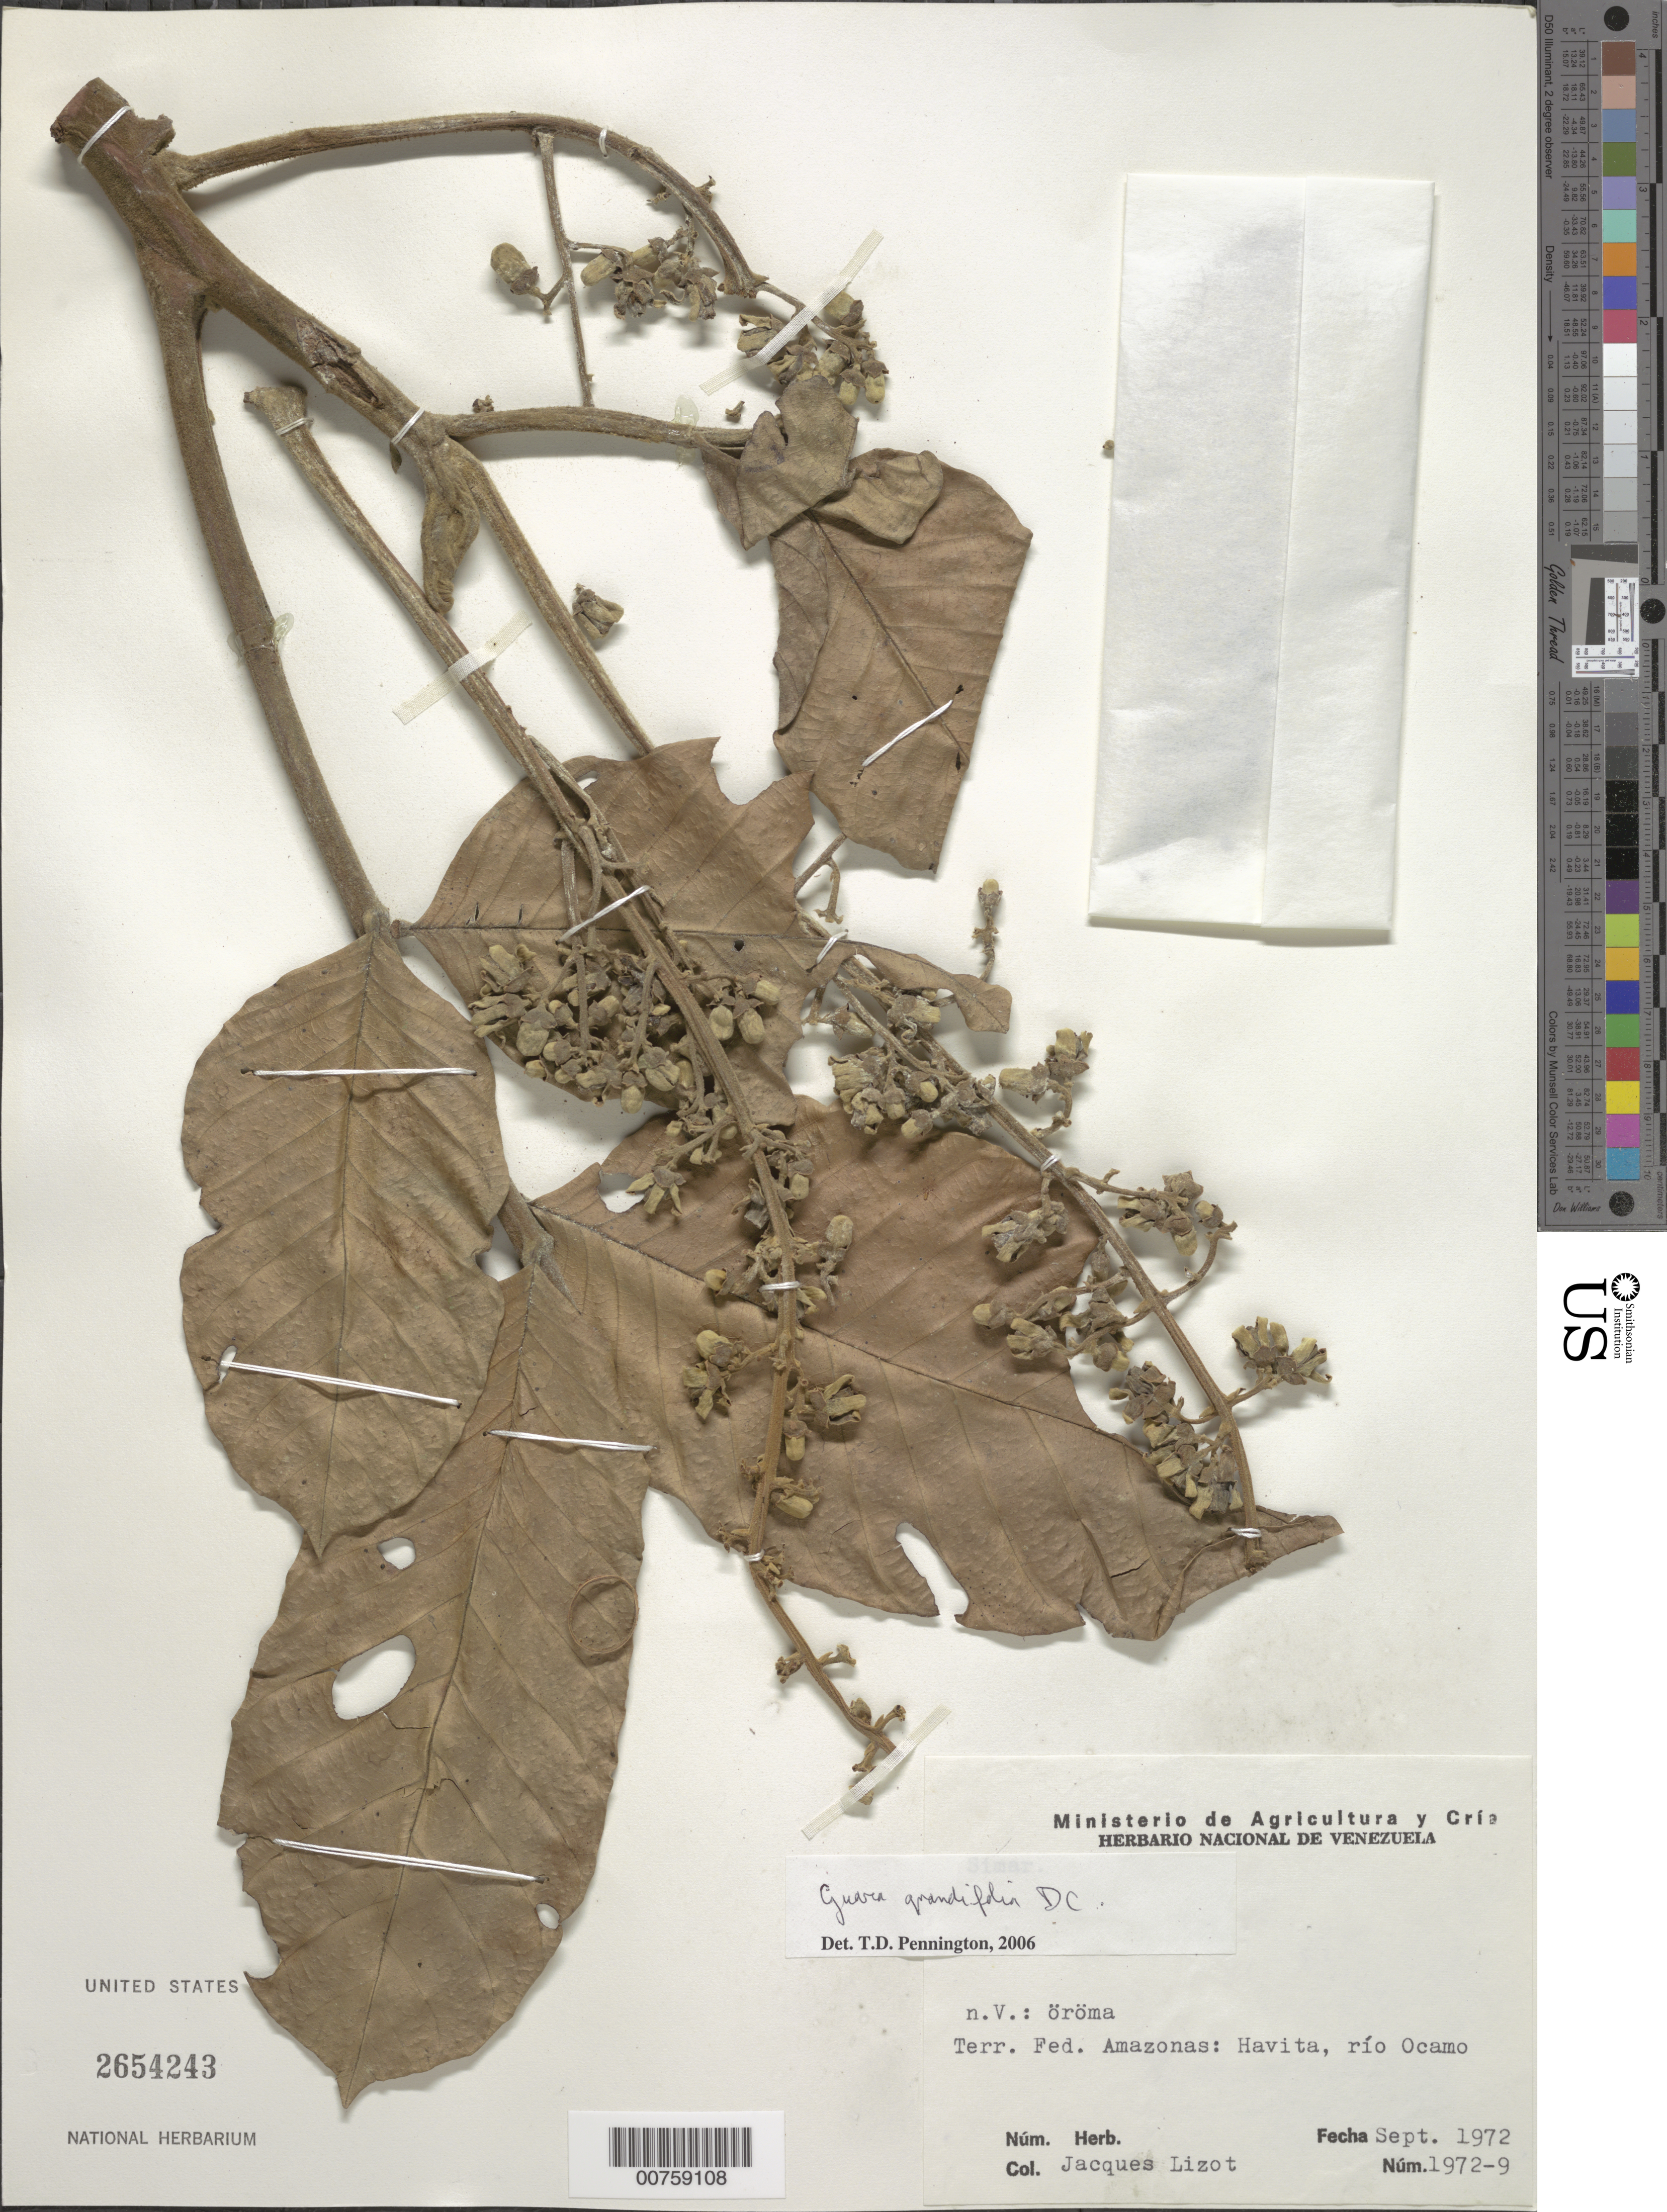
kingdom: Plantae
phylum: Tracheophyta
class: Magnoliopsida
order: Sapindales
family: Meliaceae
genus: Guarea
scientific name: Guarea grandifolia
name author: DC.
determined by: Pennington, T. D., (K)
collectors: J. Lizot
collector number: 1972 9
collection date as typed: Sep-72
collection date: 1972-09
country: Venezuela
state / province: Amazonas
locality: Cañón Havita, Río Ocamo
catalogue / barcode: US 2654243